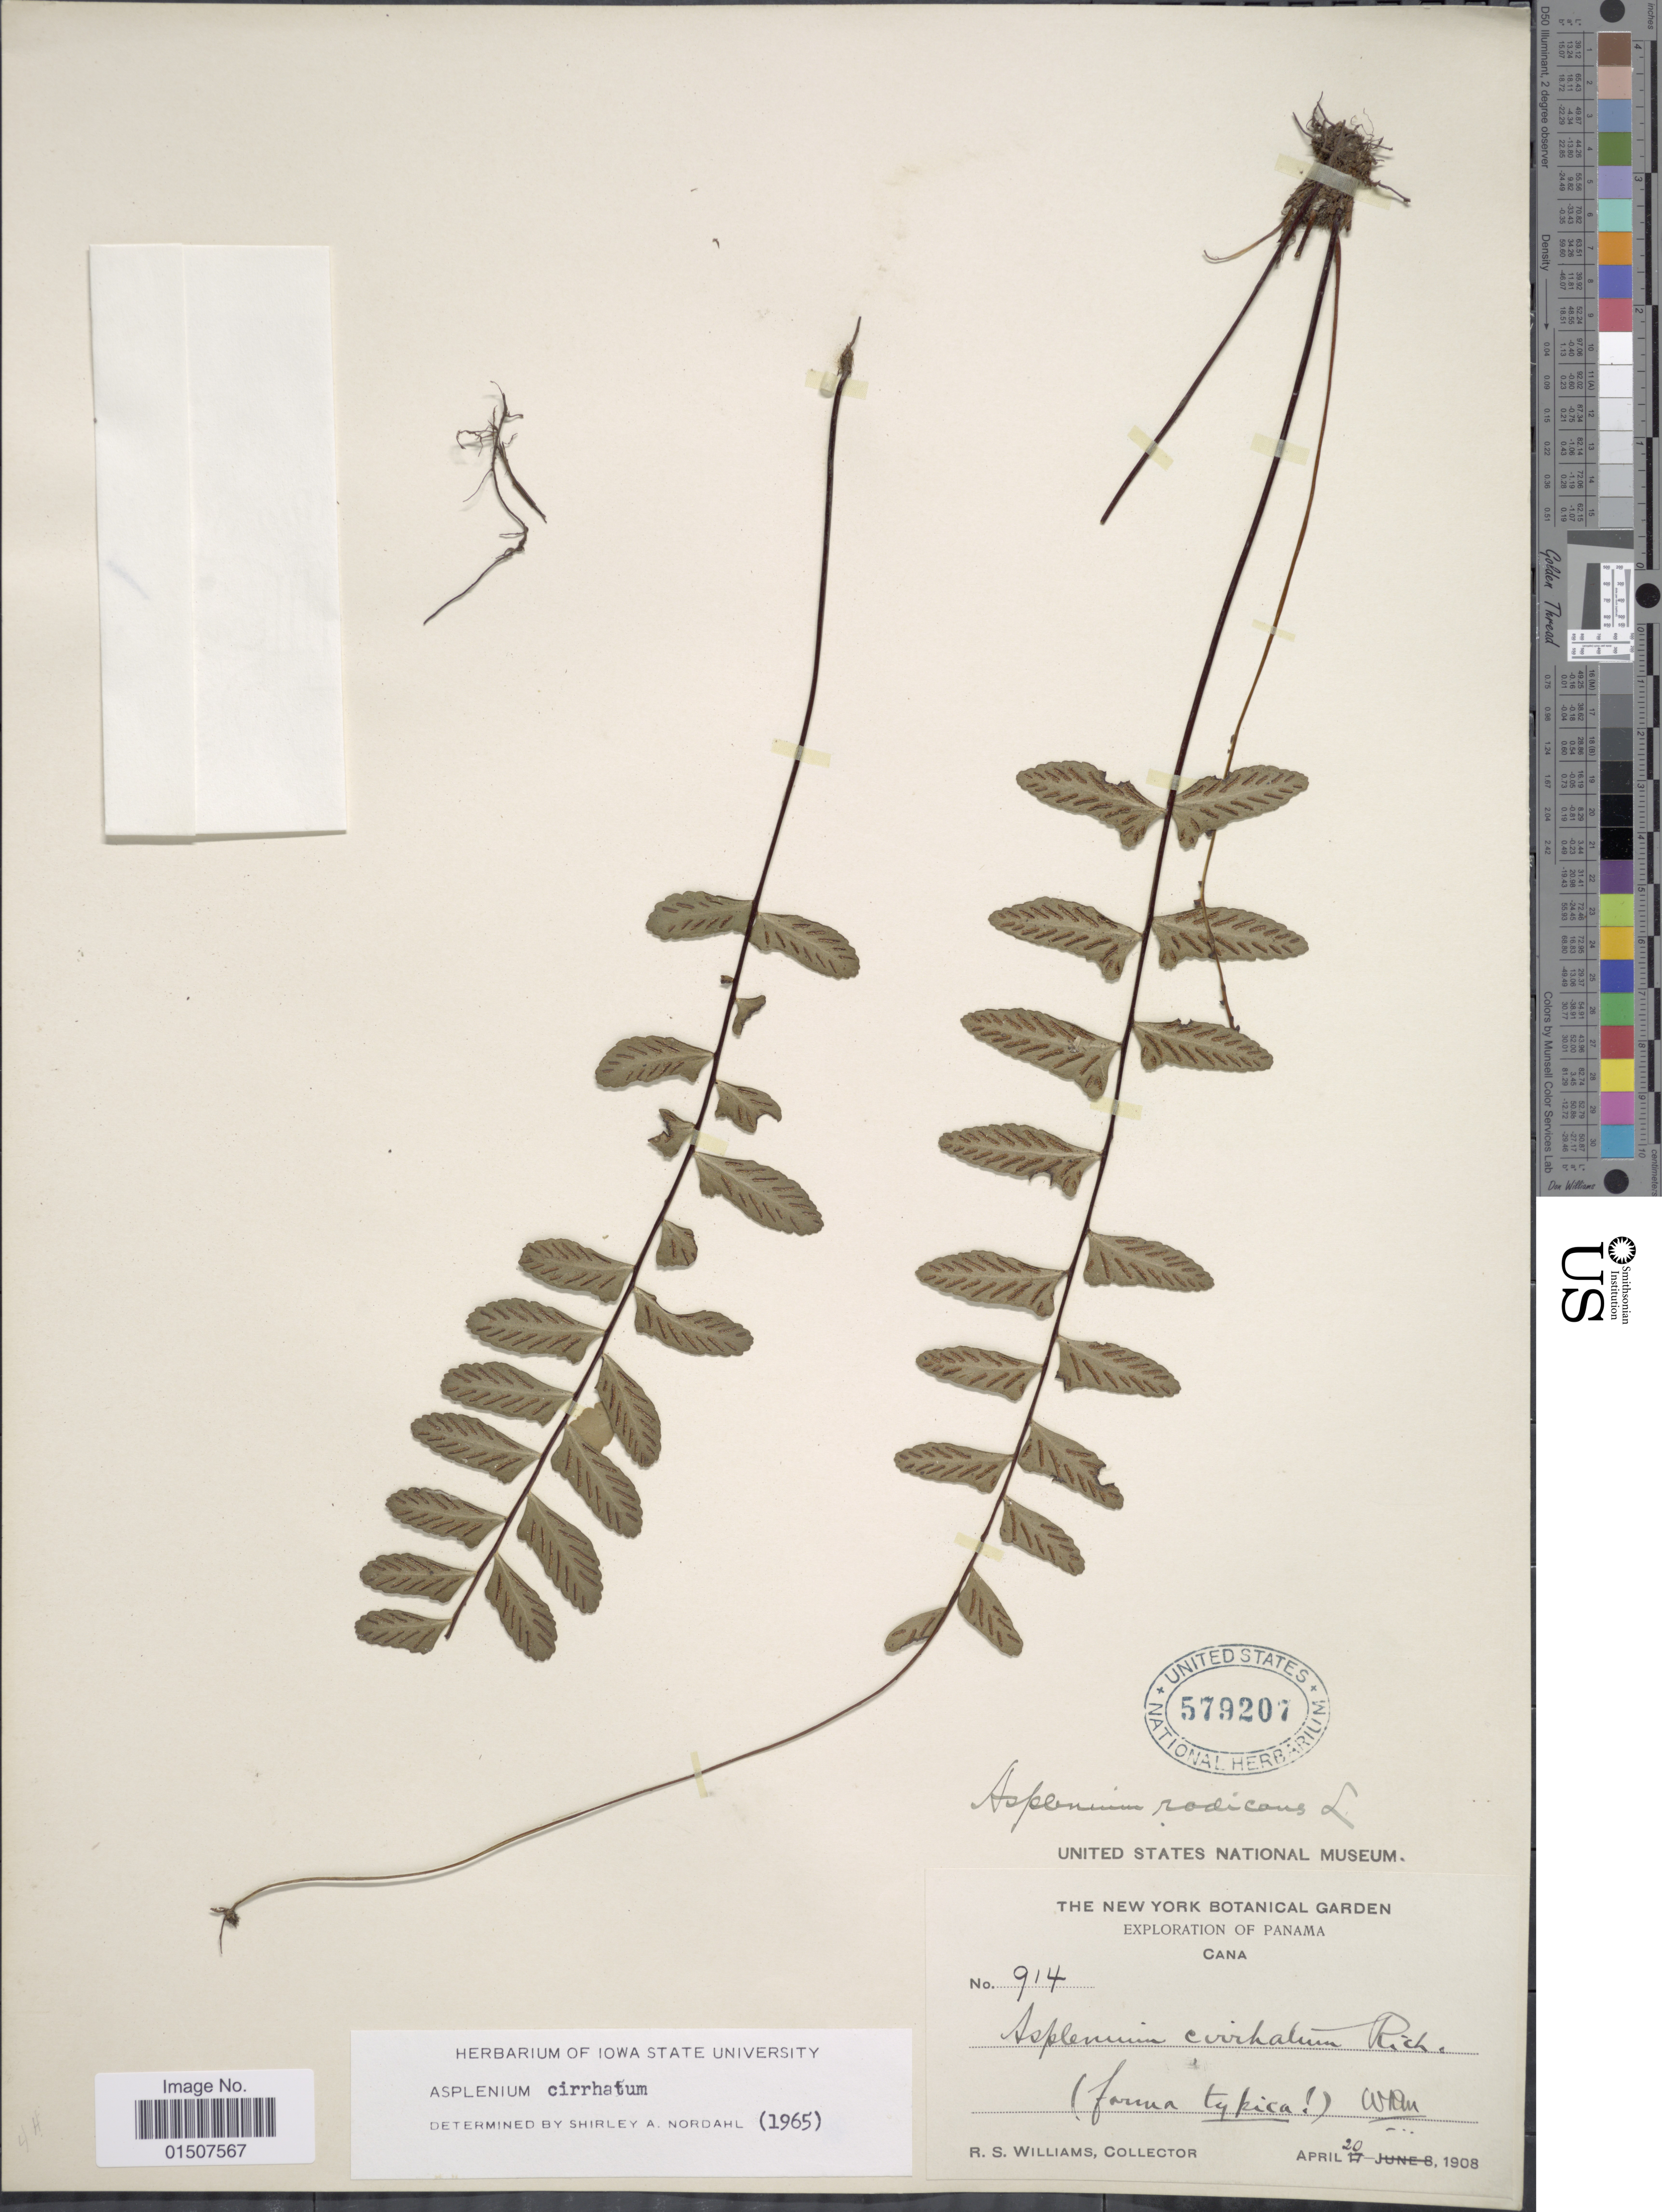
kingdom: Plantae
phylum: Tracheophyta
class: Polypodiopsida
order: Polypodiales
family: Aspleniaceae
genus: Asplenium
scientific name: Asplenium radicans var. cirrhatum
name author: (Rich. ex Willd.) Rosenst.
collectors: R. S. Williams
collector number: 914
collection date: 1908-04-20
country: Panama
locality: Exploration of Panama. Cana.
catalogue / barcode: US 579207